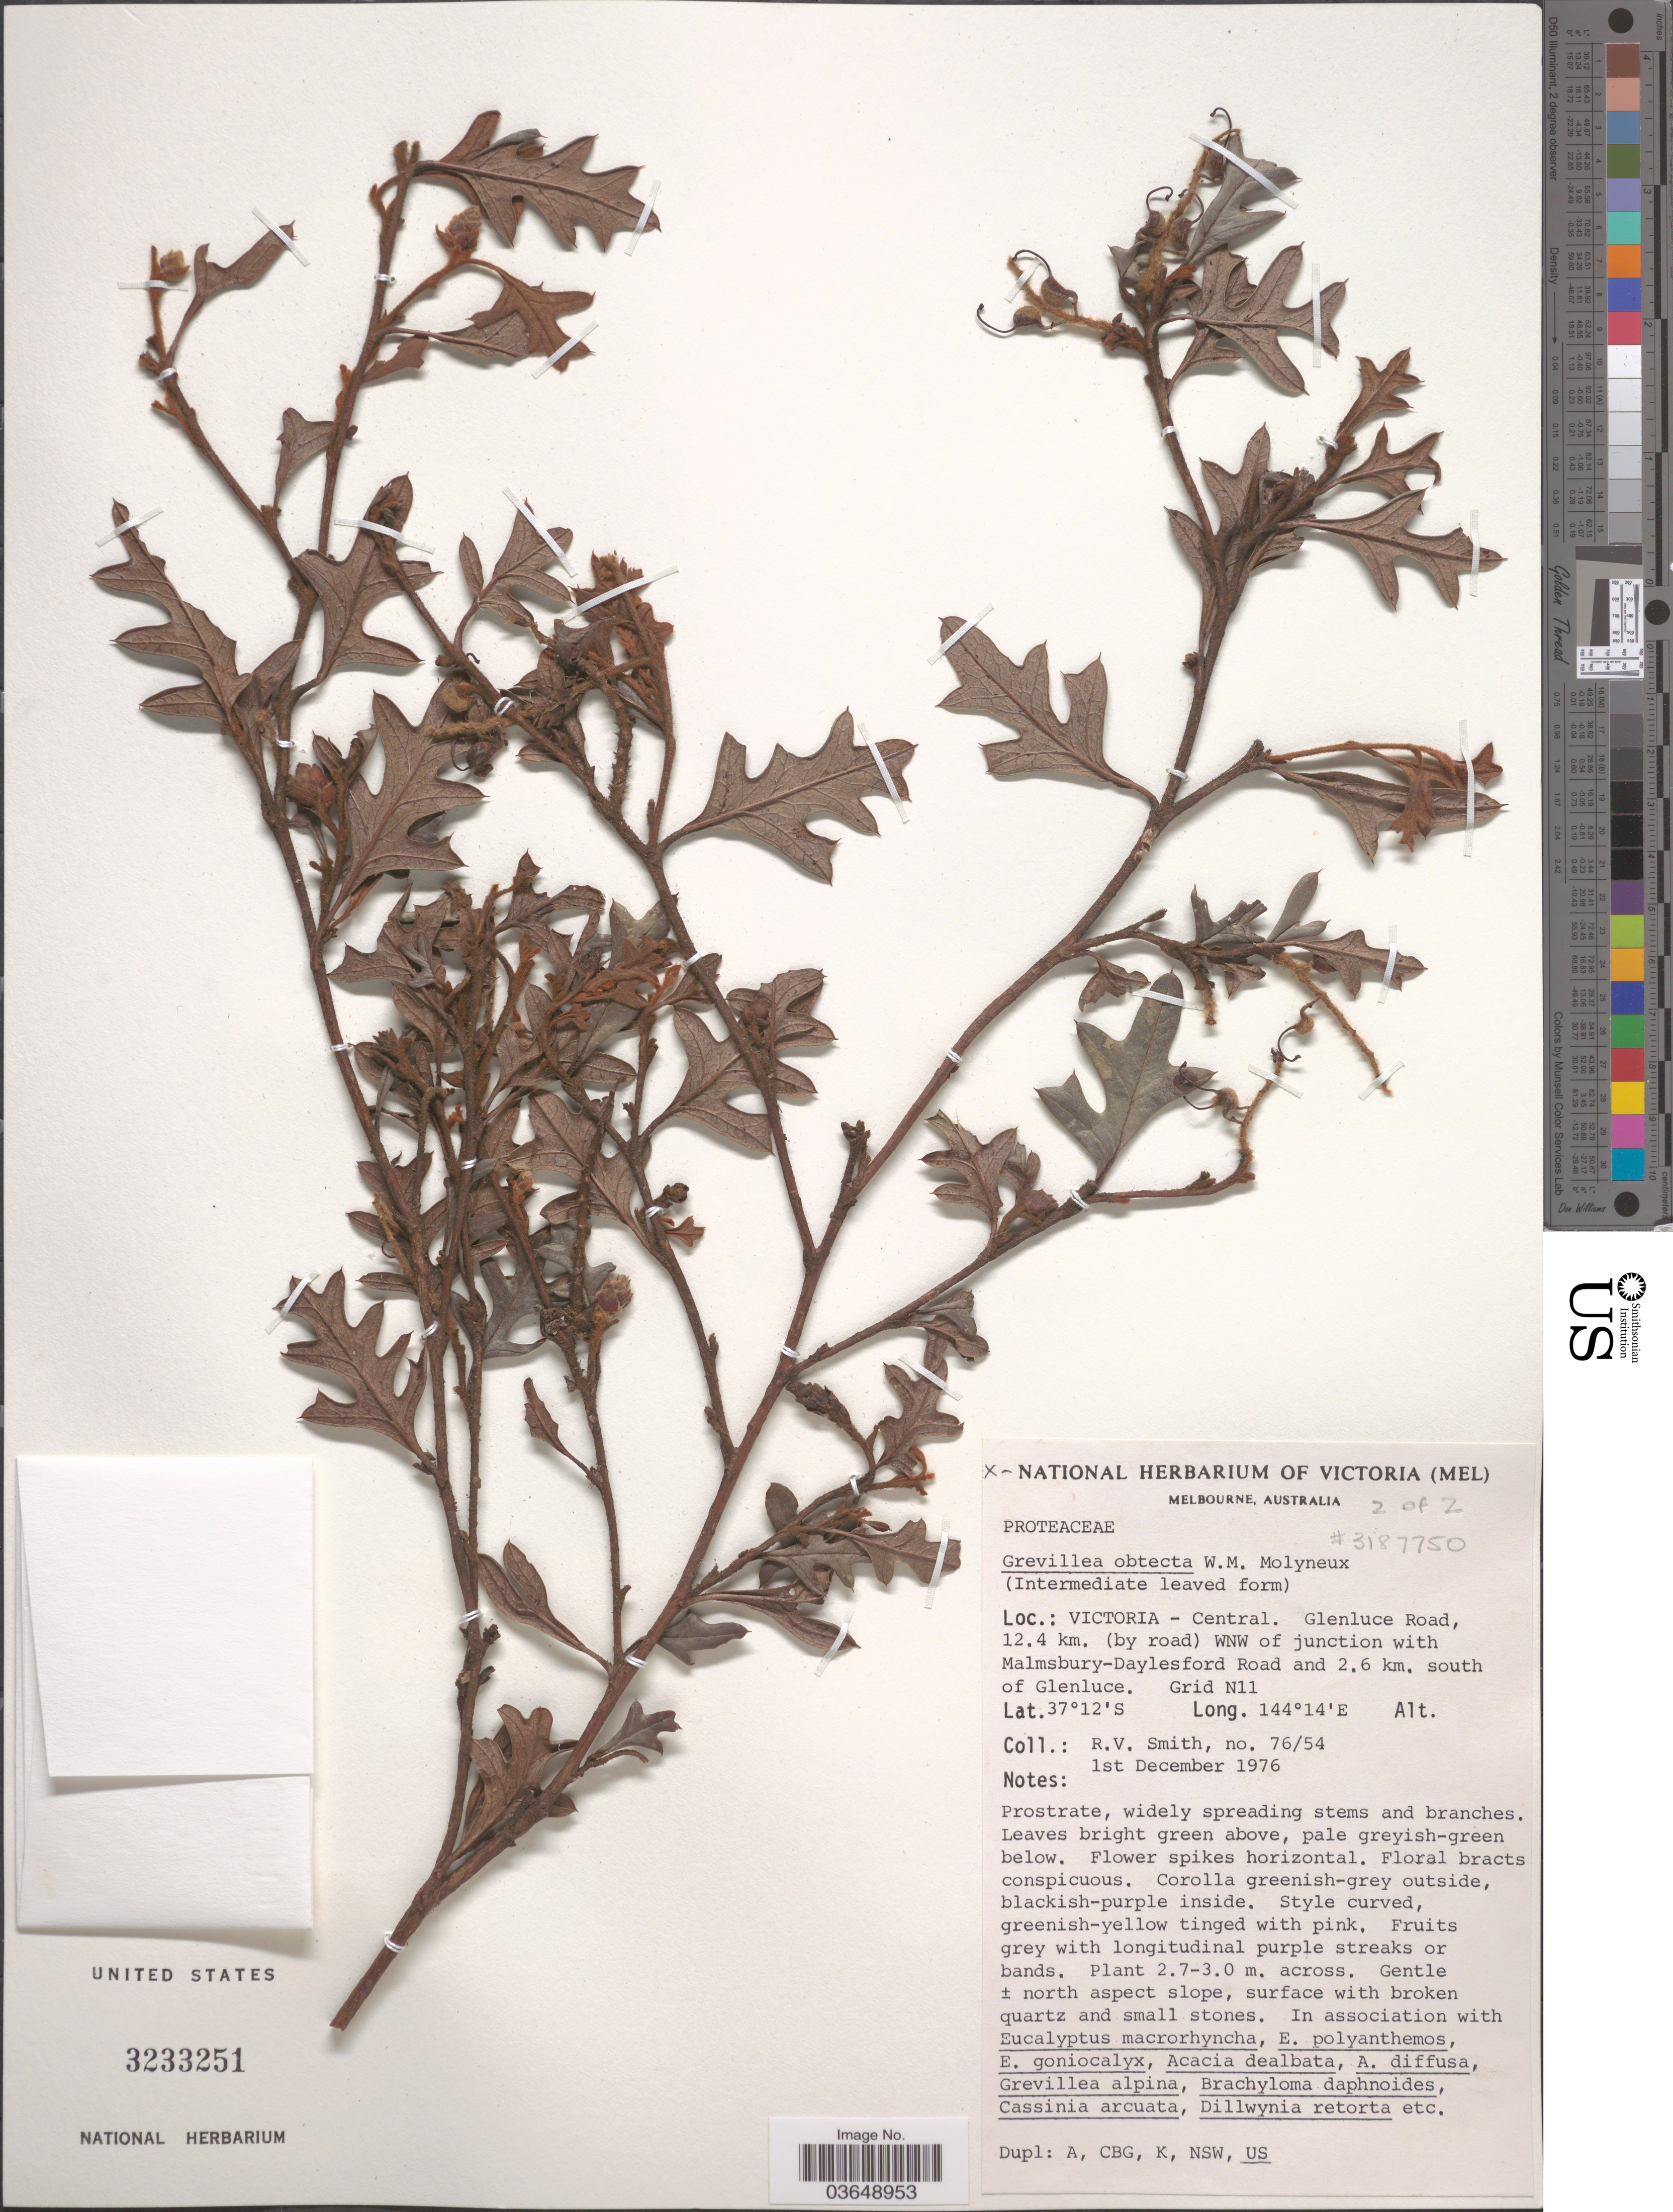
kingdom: Plantae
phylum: Tracheophyta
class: Magnoliopsida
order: Proteales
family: Proteaceae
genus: Grevillea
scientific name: Grevillea obtecta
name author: Molyneux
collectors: R. V. Smith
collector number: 76/54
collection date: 1976-12-01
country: Australia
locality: Victoria - Central. Glenluce Road, 12.4 km. (by road) WNW of junction with Malmsbury-Daylesford Road and 2.6 km. south of Glencule. Grid N11.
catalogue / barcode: US 3233251